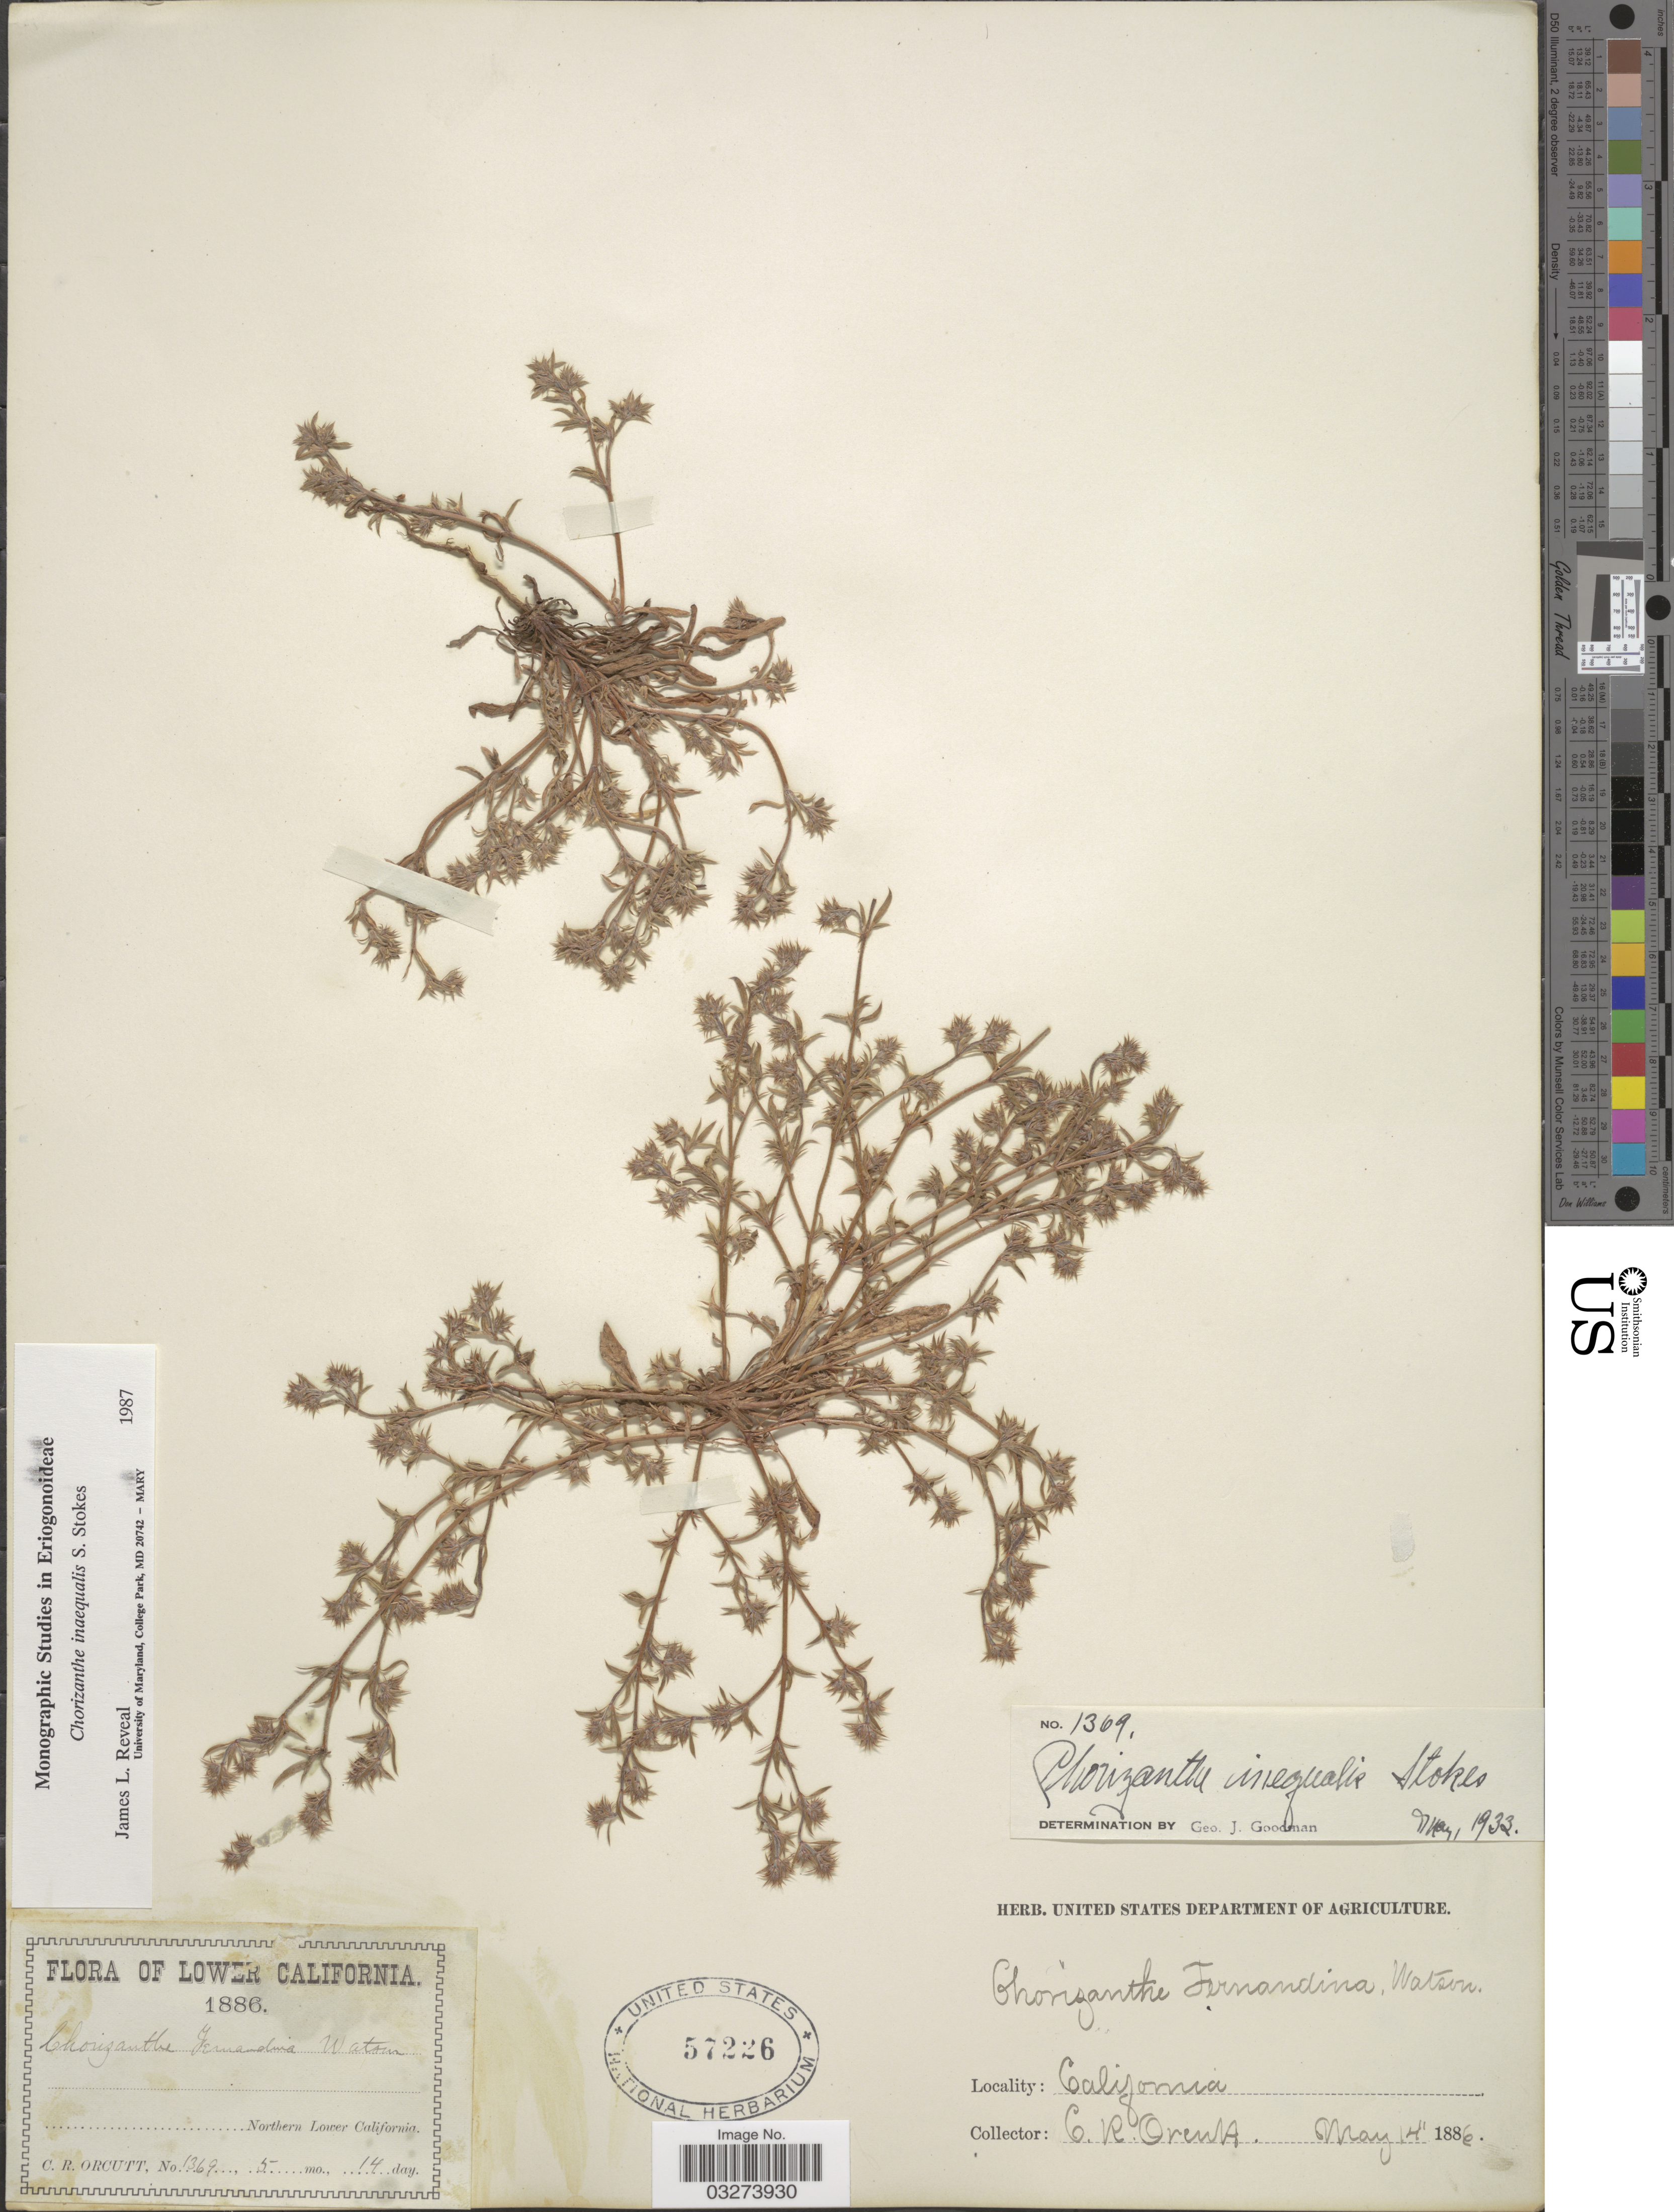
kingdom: Plantae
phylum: Tracheophyta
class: Magnoliopsida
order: Caryophyllales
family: Polygonaceae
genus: Chorizanthe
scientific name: Chorizanthe inequalis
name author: S. Stokes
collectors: C. R. Orcutt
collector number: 1369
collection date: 1886-05-14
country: Mexico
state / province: Baja California Norte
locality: Northern Lower California.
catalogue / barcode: US 57226